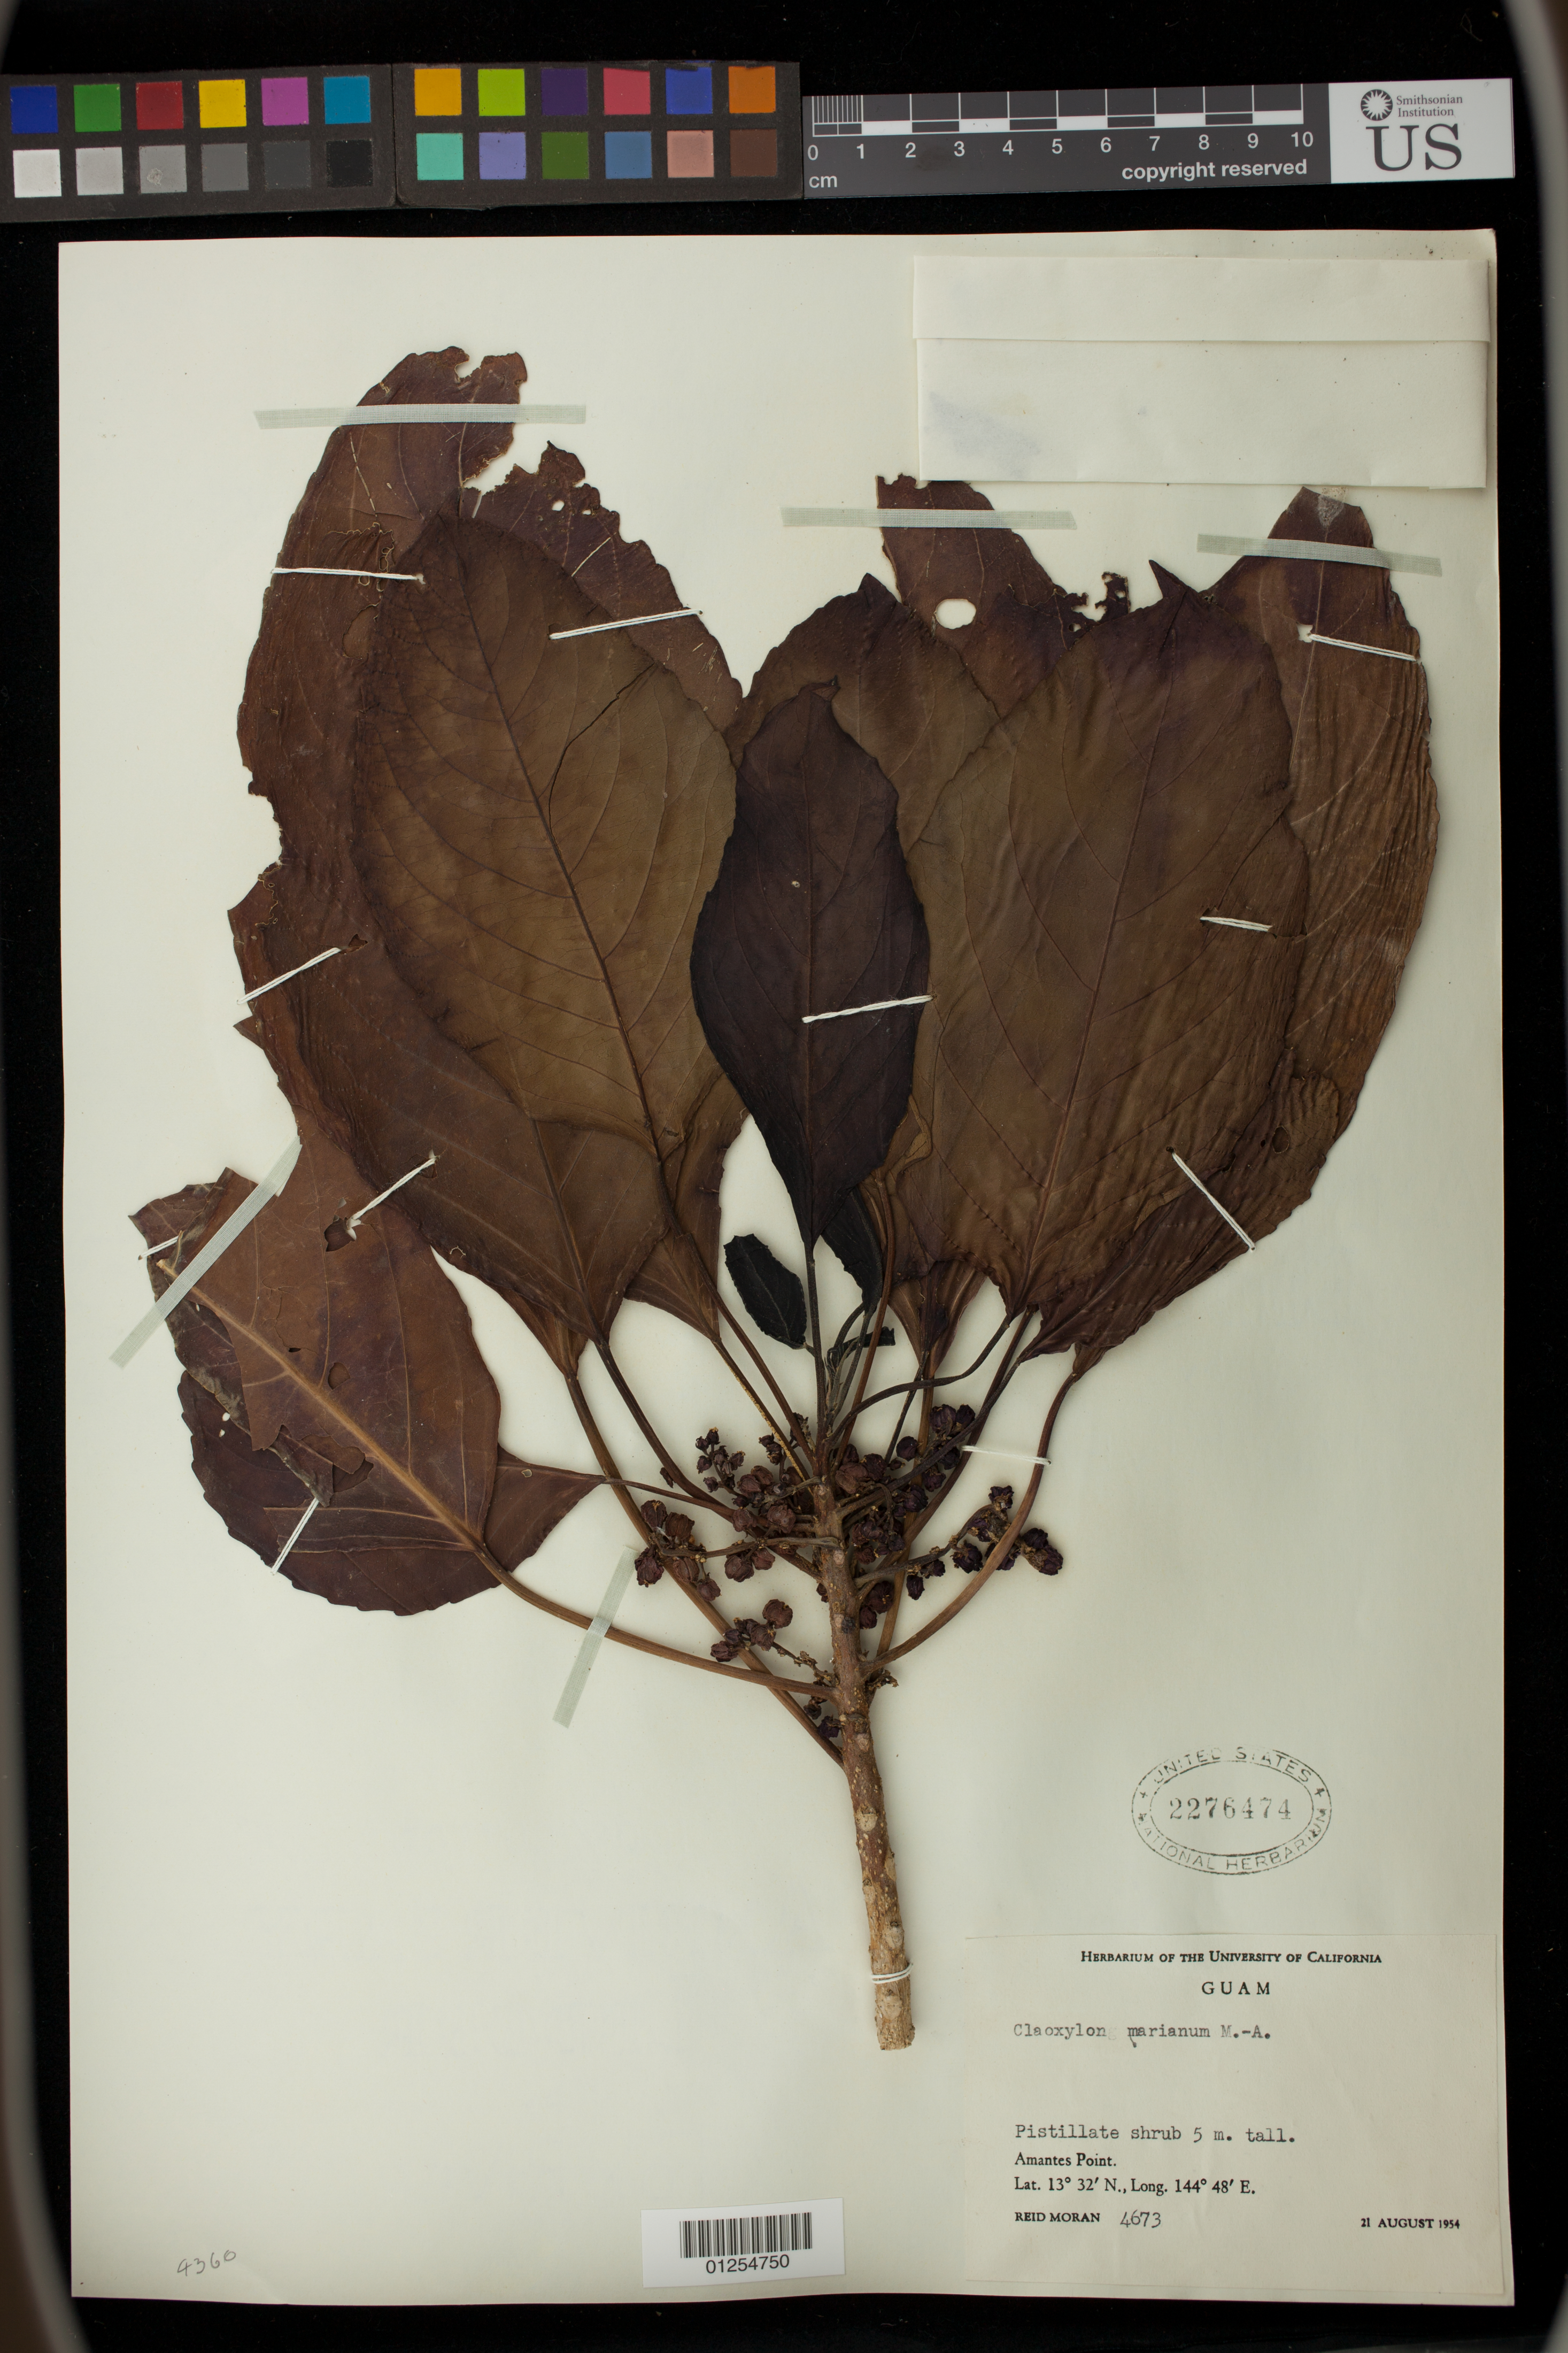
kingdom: Plantae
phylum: Tracheophyta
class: Magnoliopsida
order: Malpighiales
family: Euphorbiaceae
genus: Claoxylon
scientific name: Claoxylon marianum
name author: Müll. Arg.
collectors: R. Moran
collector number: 4673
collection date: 1954-08-21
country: Guam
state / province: Tamuning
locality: Amantes Point.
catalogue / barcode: US 2276474